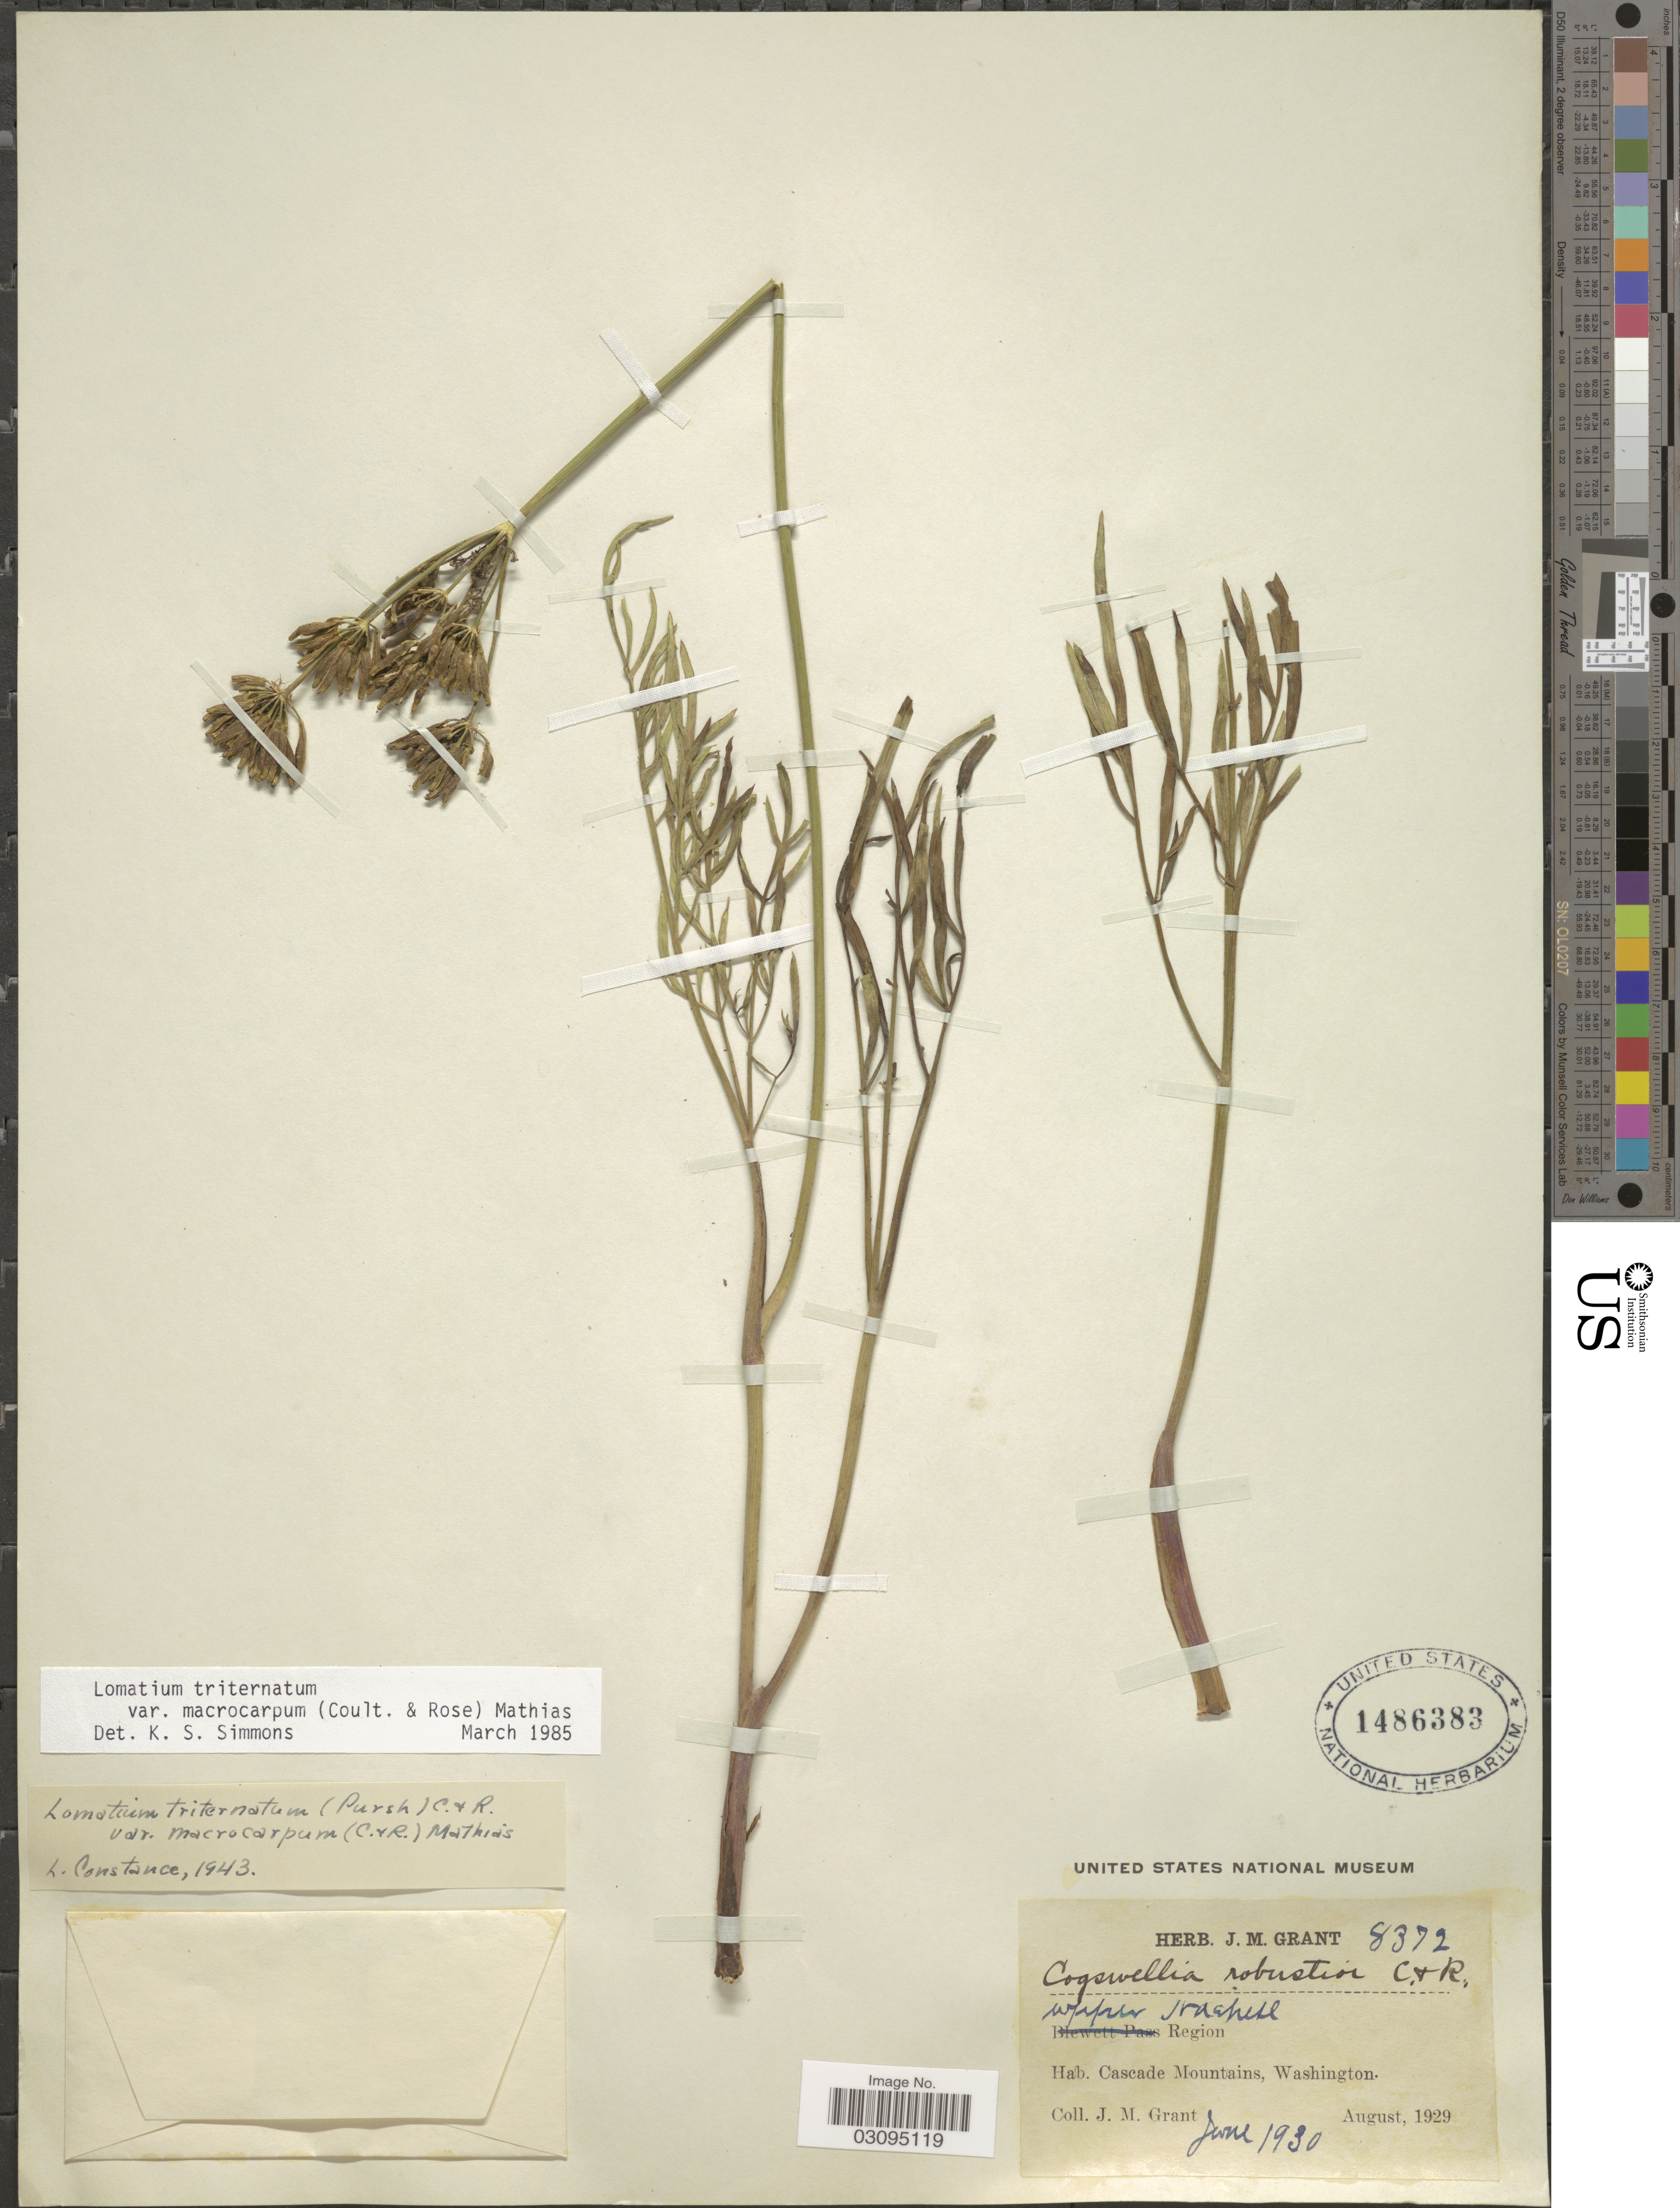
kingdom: Plantae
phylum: Tracheophyta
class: Magnoliopsida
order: Apiales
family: Apiaceae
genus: Lomatium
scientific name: Lomatium triternatum var. macrocarpum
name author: (J.M. Coult. & Rose) Mathias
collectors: J. M. Grant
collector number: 8372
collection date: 1930-06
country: United States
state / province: Washington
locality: Cascade Mountains.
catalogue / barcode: US 1486383